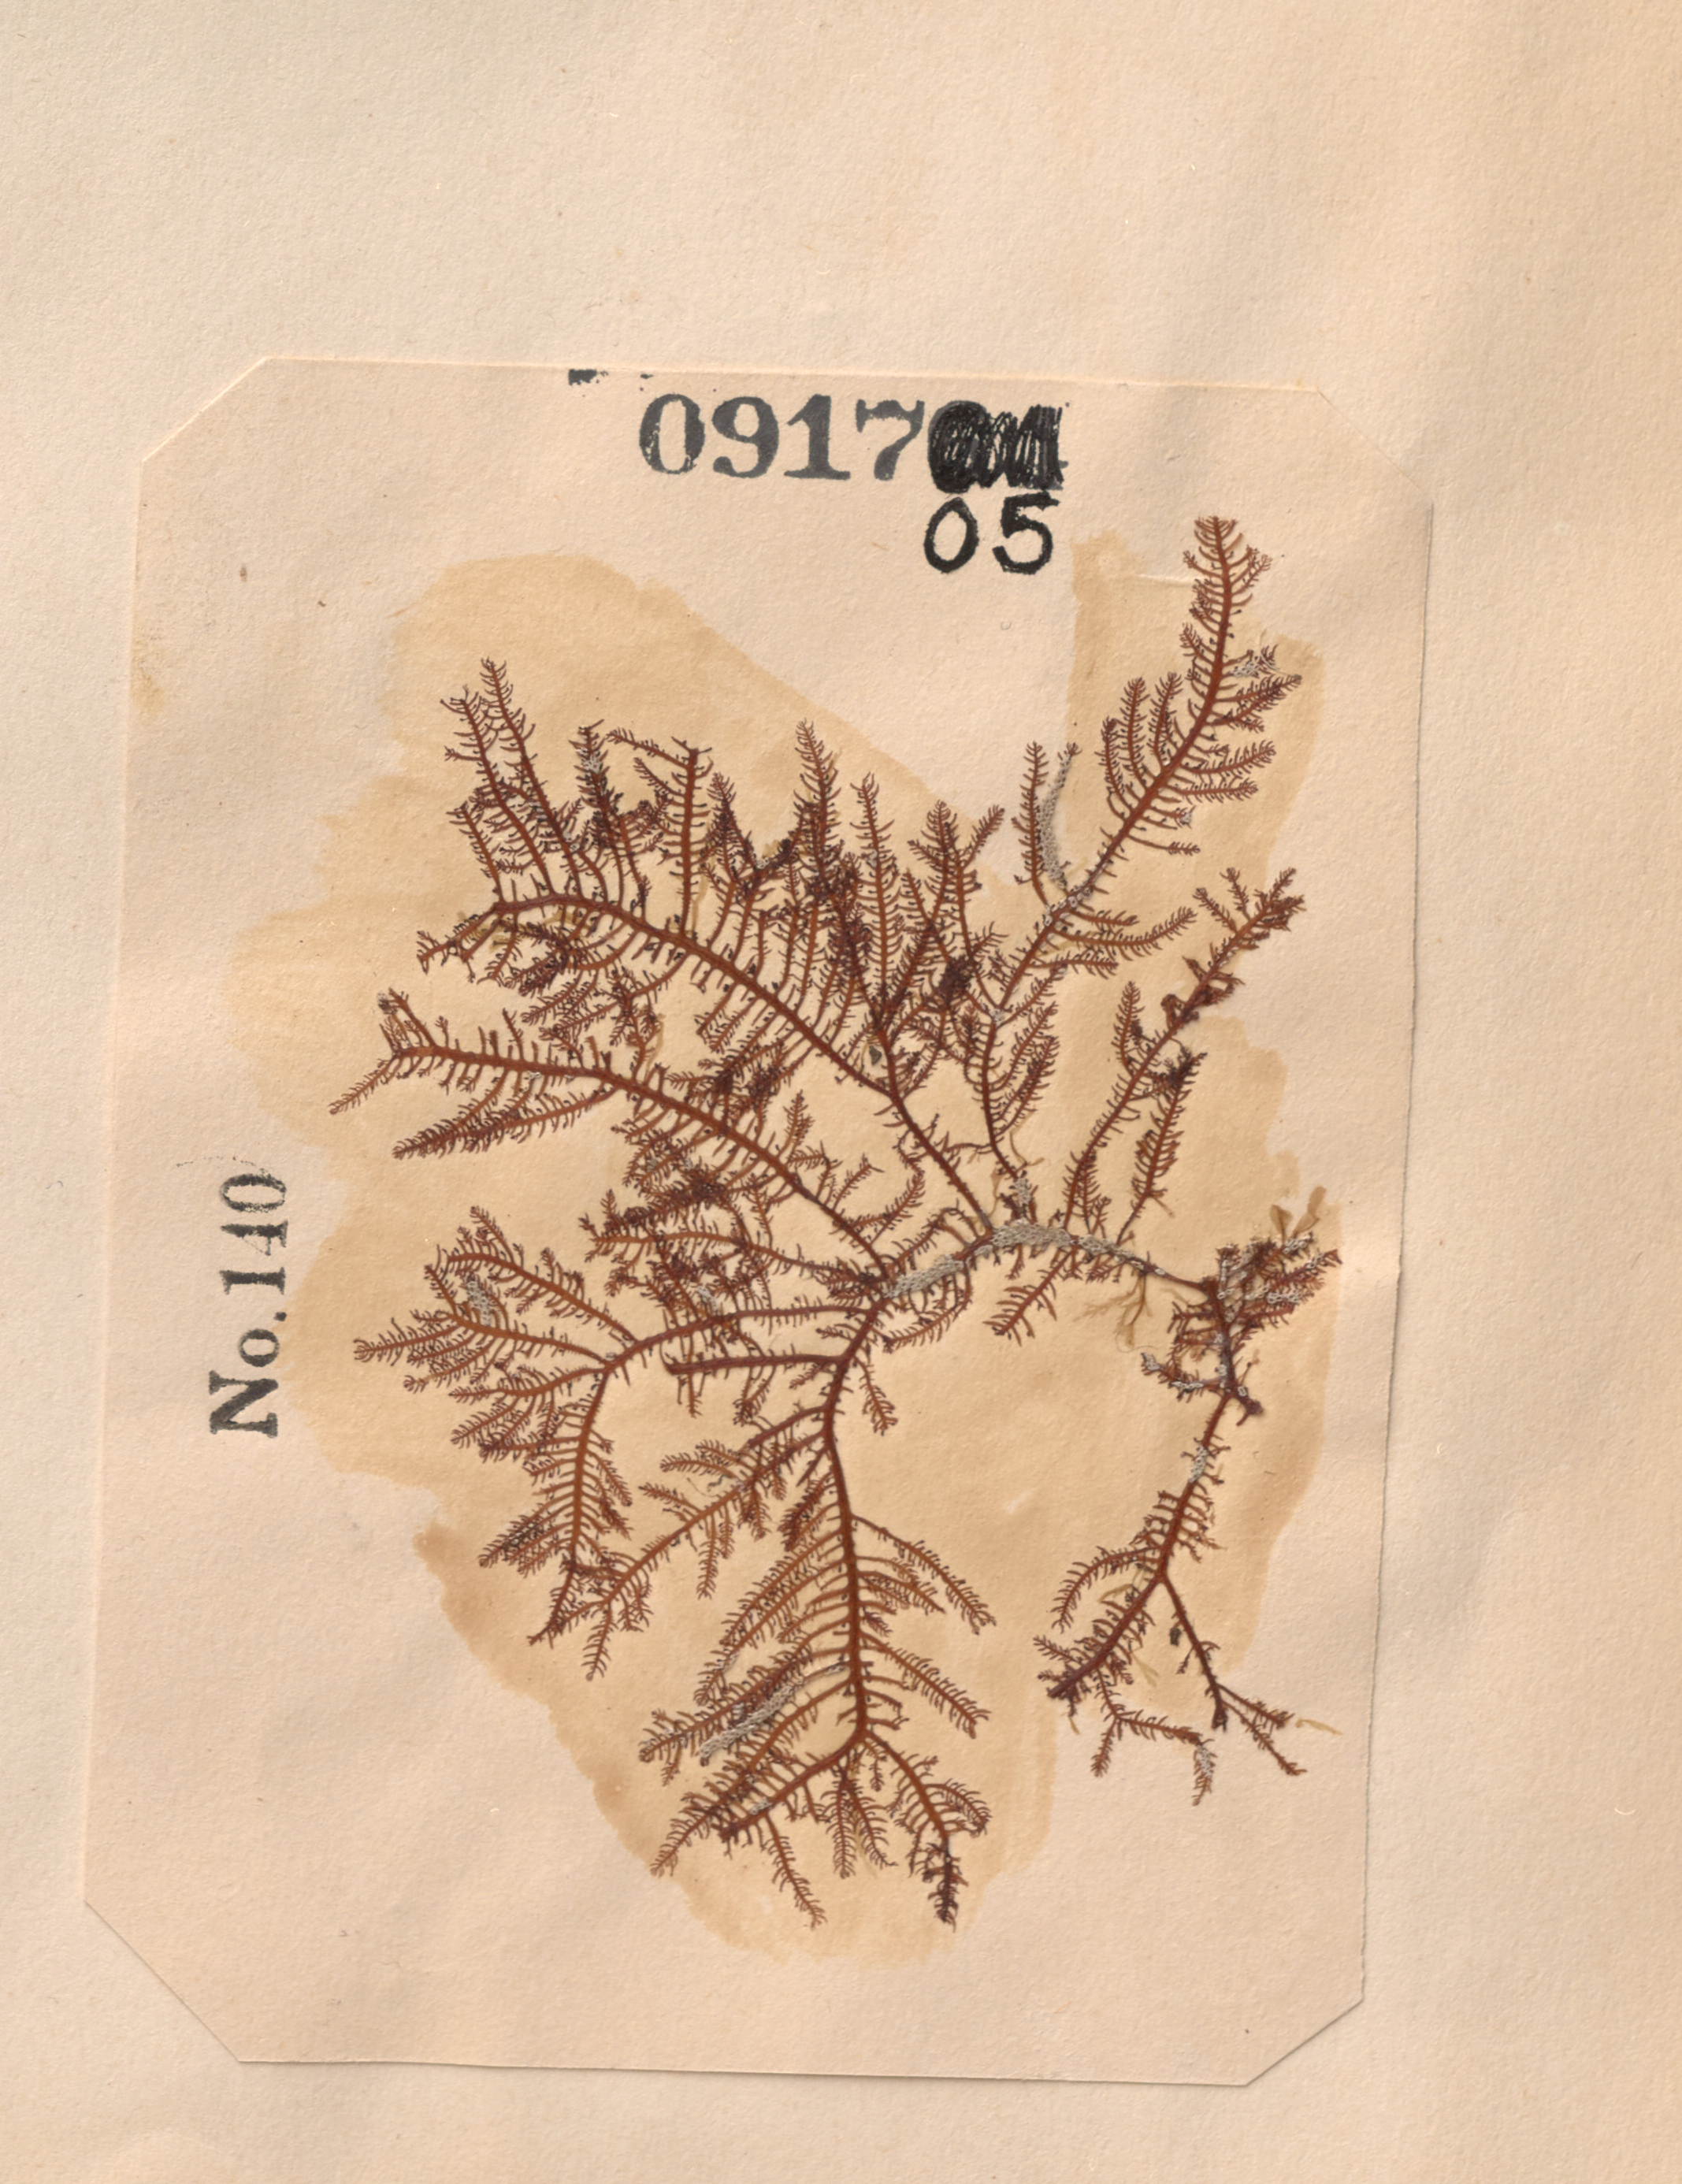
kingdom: Plantae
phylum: Rhodophyta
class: Florideophyceae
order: Ceramiales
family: Wrangeliaceae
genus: Ptilota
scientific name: Ptilota gunneri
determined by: Algae name updating Project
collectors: C. Durant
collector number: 140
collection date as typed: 1850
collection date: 1850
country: United States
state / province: New York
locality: New York Bay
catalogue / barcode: US 91705